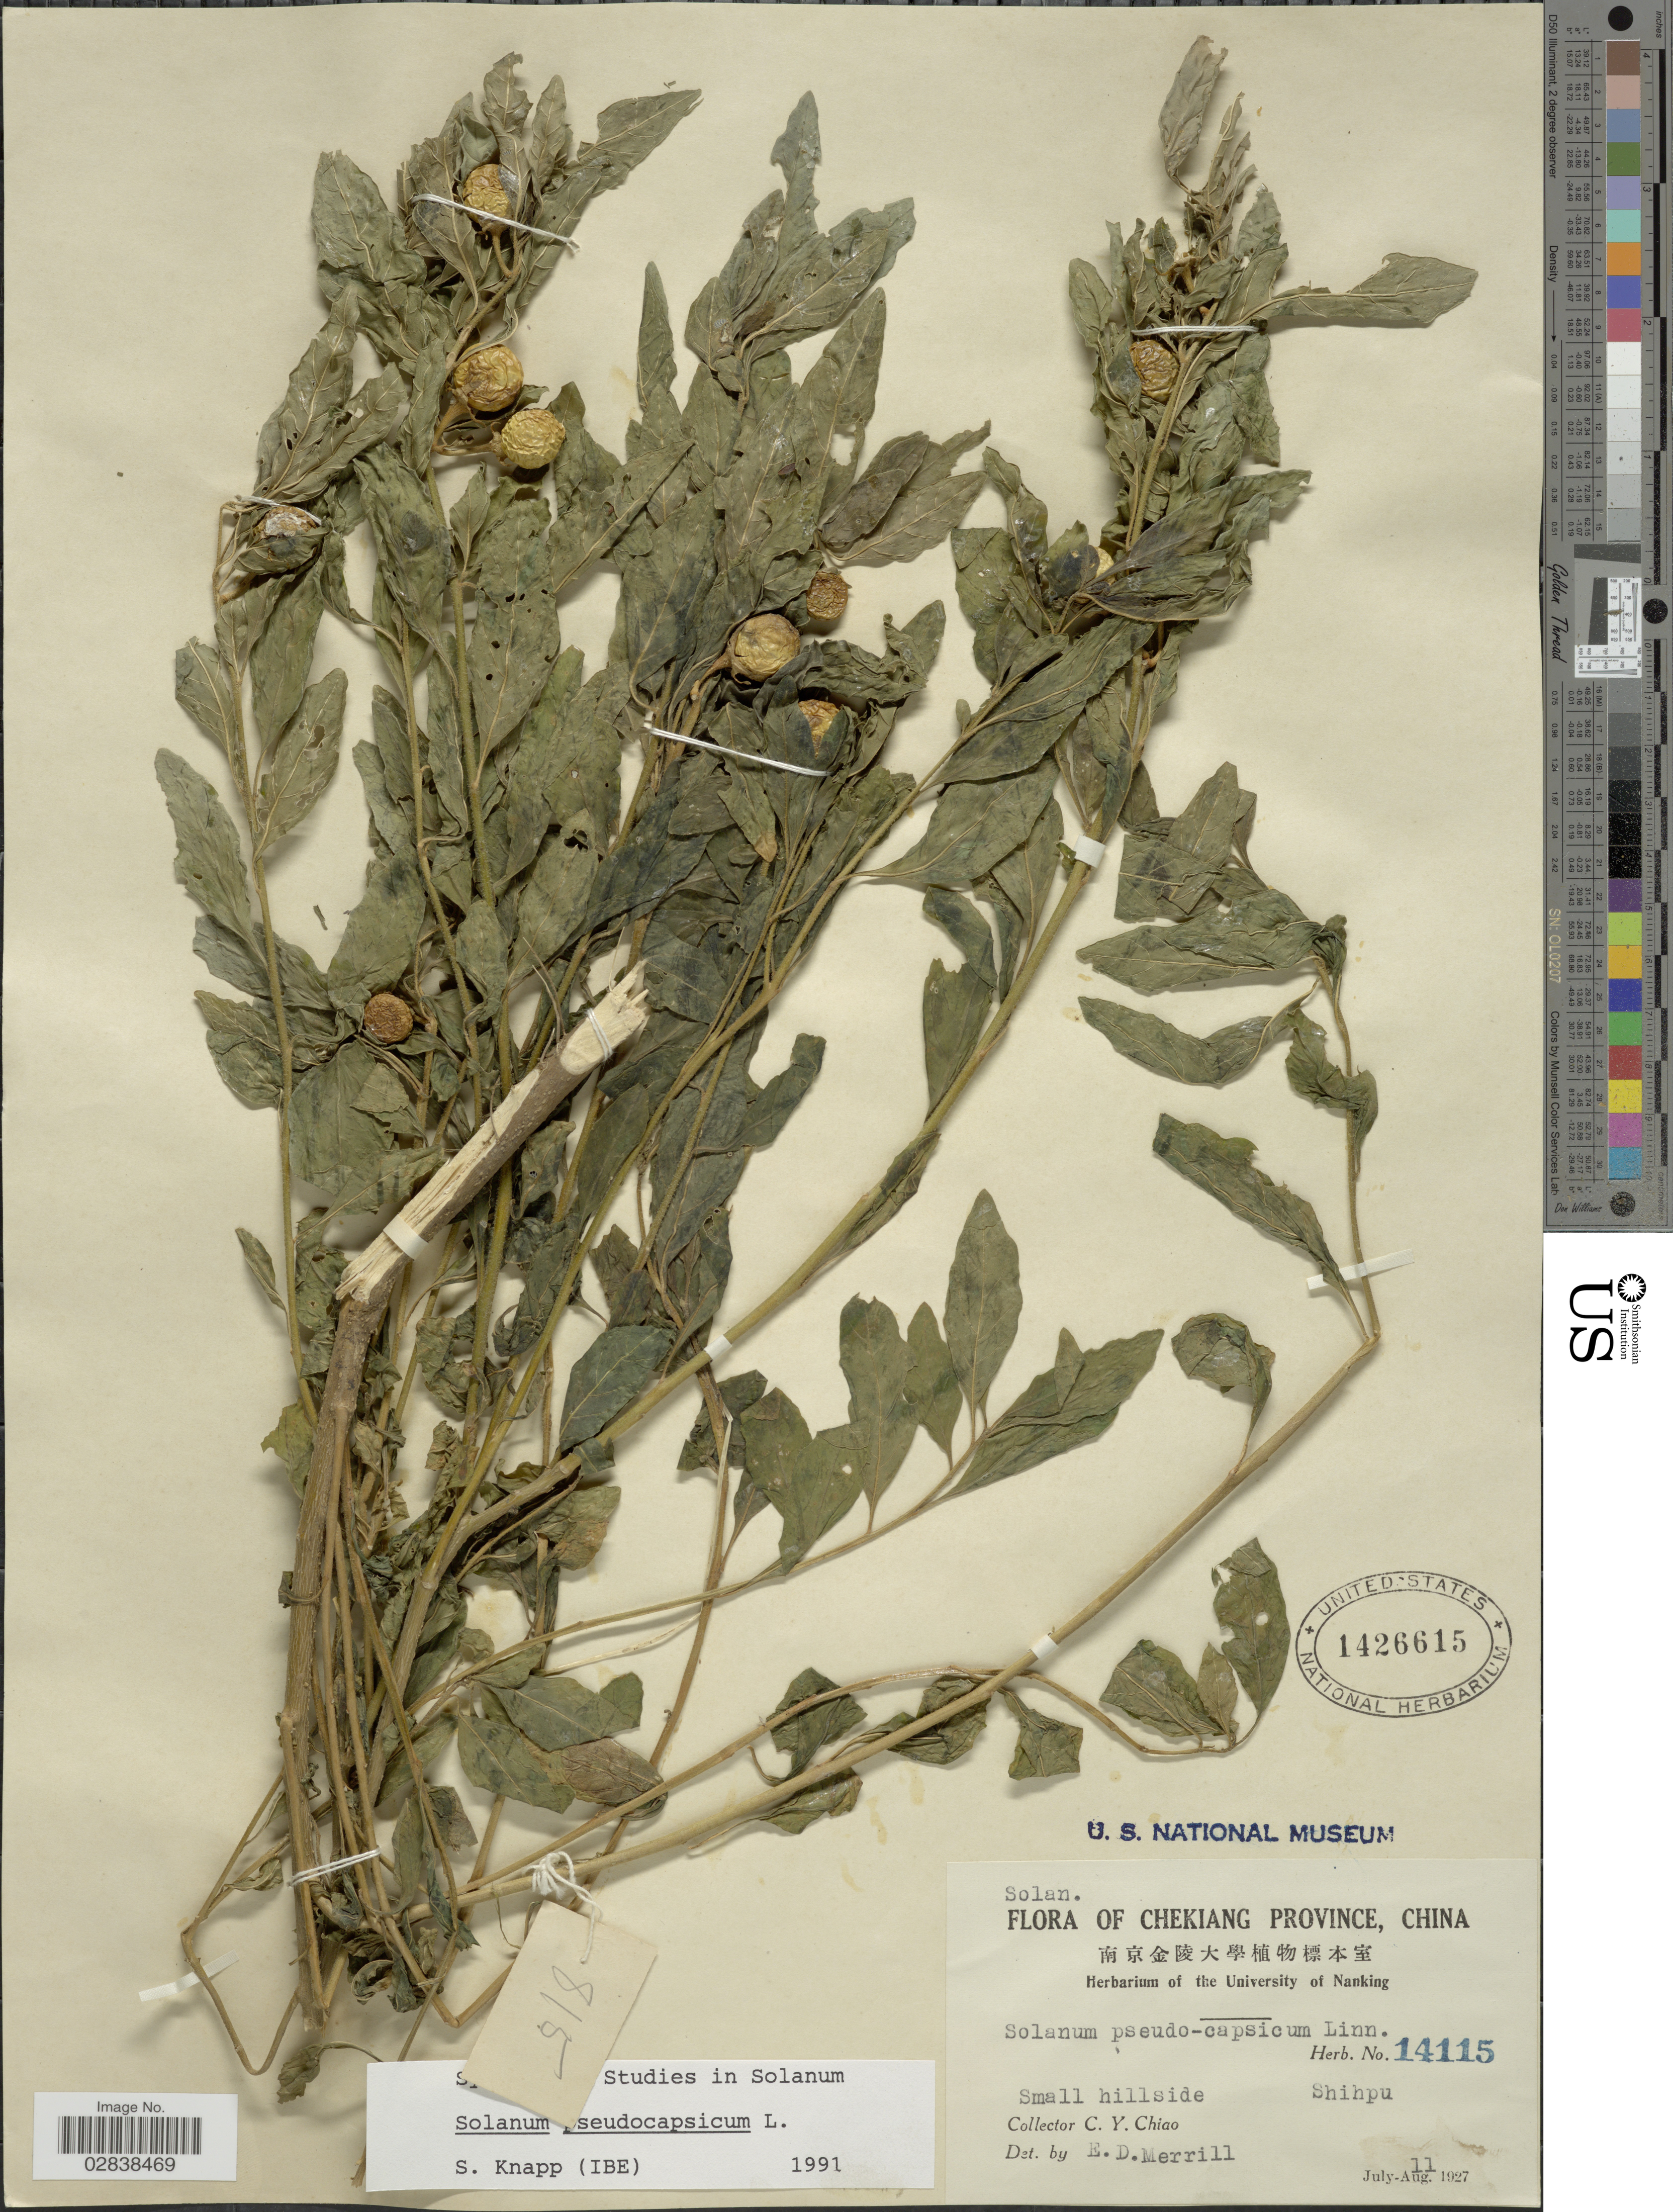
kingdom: Plantae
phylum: Tracheophyta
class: Magnoliopsida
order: Solanales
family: Solanaceae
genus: Solanum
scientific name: Solanum pseudocapsicum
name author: L.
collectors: C. Y. Chiao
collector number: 14115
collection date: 1927-08-11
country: China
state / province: Zhejiang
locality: Chekiang Province, Shihpu.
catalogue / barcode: US 1426615